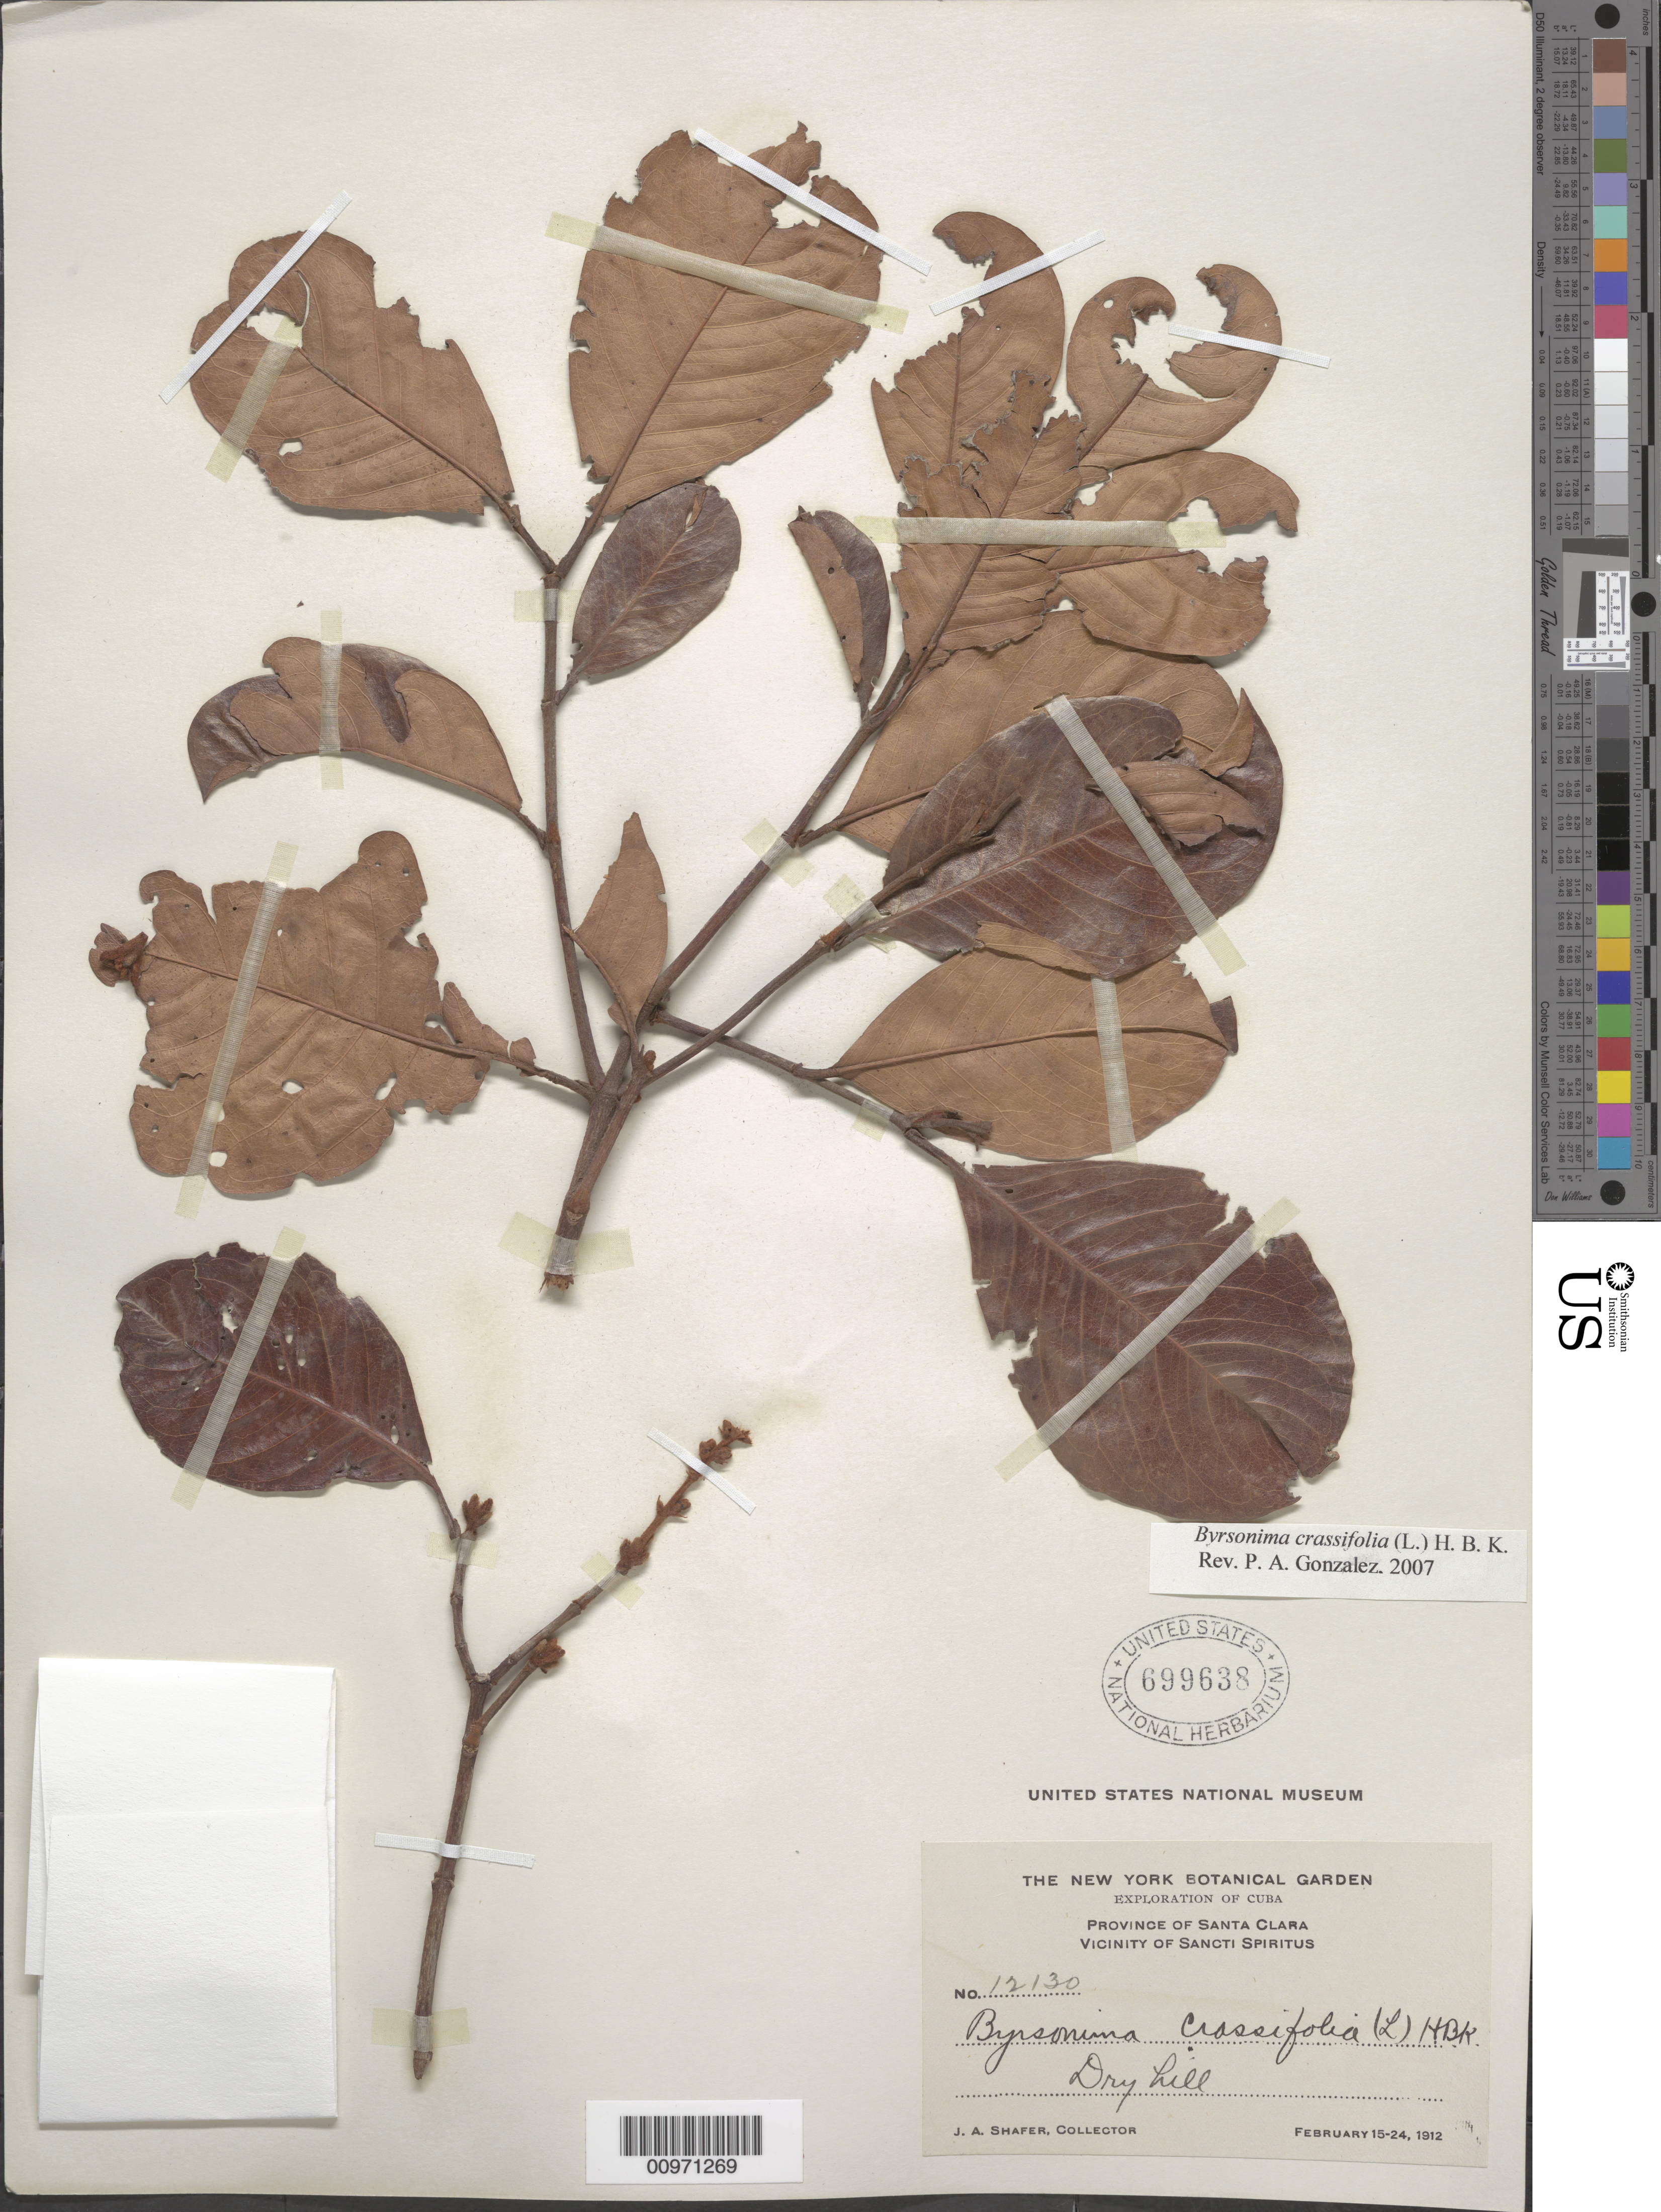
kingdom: Plantae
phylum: Tracheophyta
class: Magnoliopsida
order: Malpighiales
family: Malpighiaceae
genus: Byrsonima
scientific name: Byrsonima crassifolia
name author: (L.) Kunth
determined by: González, P. A.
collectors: J. A. Shafer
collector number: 12130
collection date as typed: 15 Feb 1912 to 24 Feb 1912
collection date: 1912-02-15/1912-02-24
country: Cuba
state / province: Santa Clara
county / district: Dry forest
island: Cuba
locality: Vicinity of Sancti Spiritus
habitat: Dry hill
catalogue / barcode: US 699638